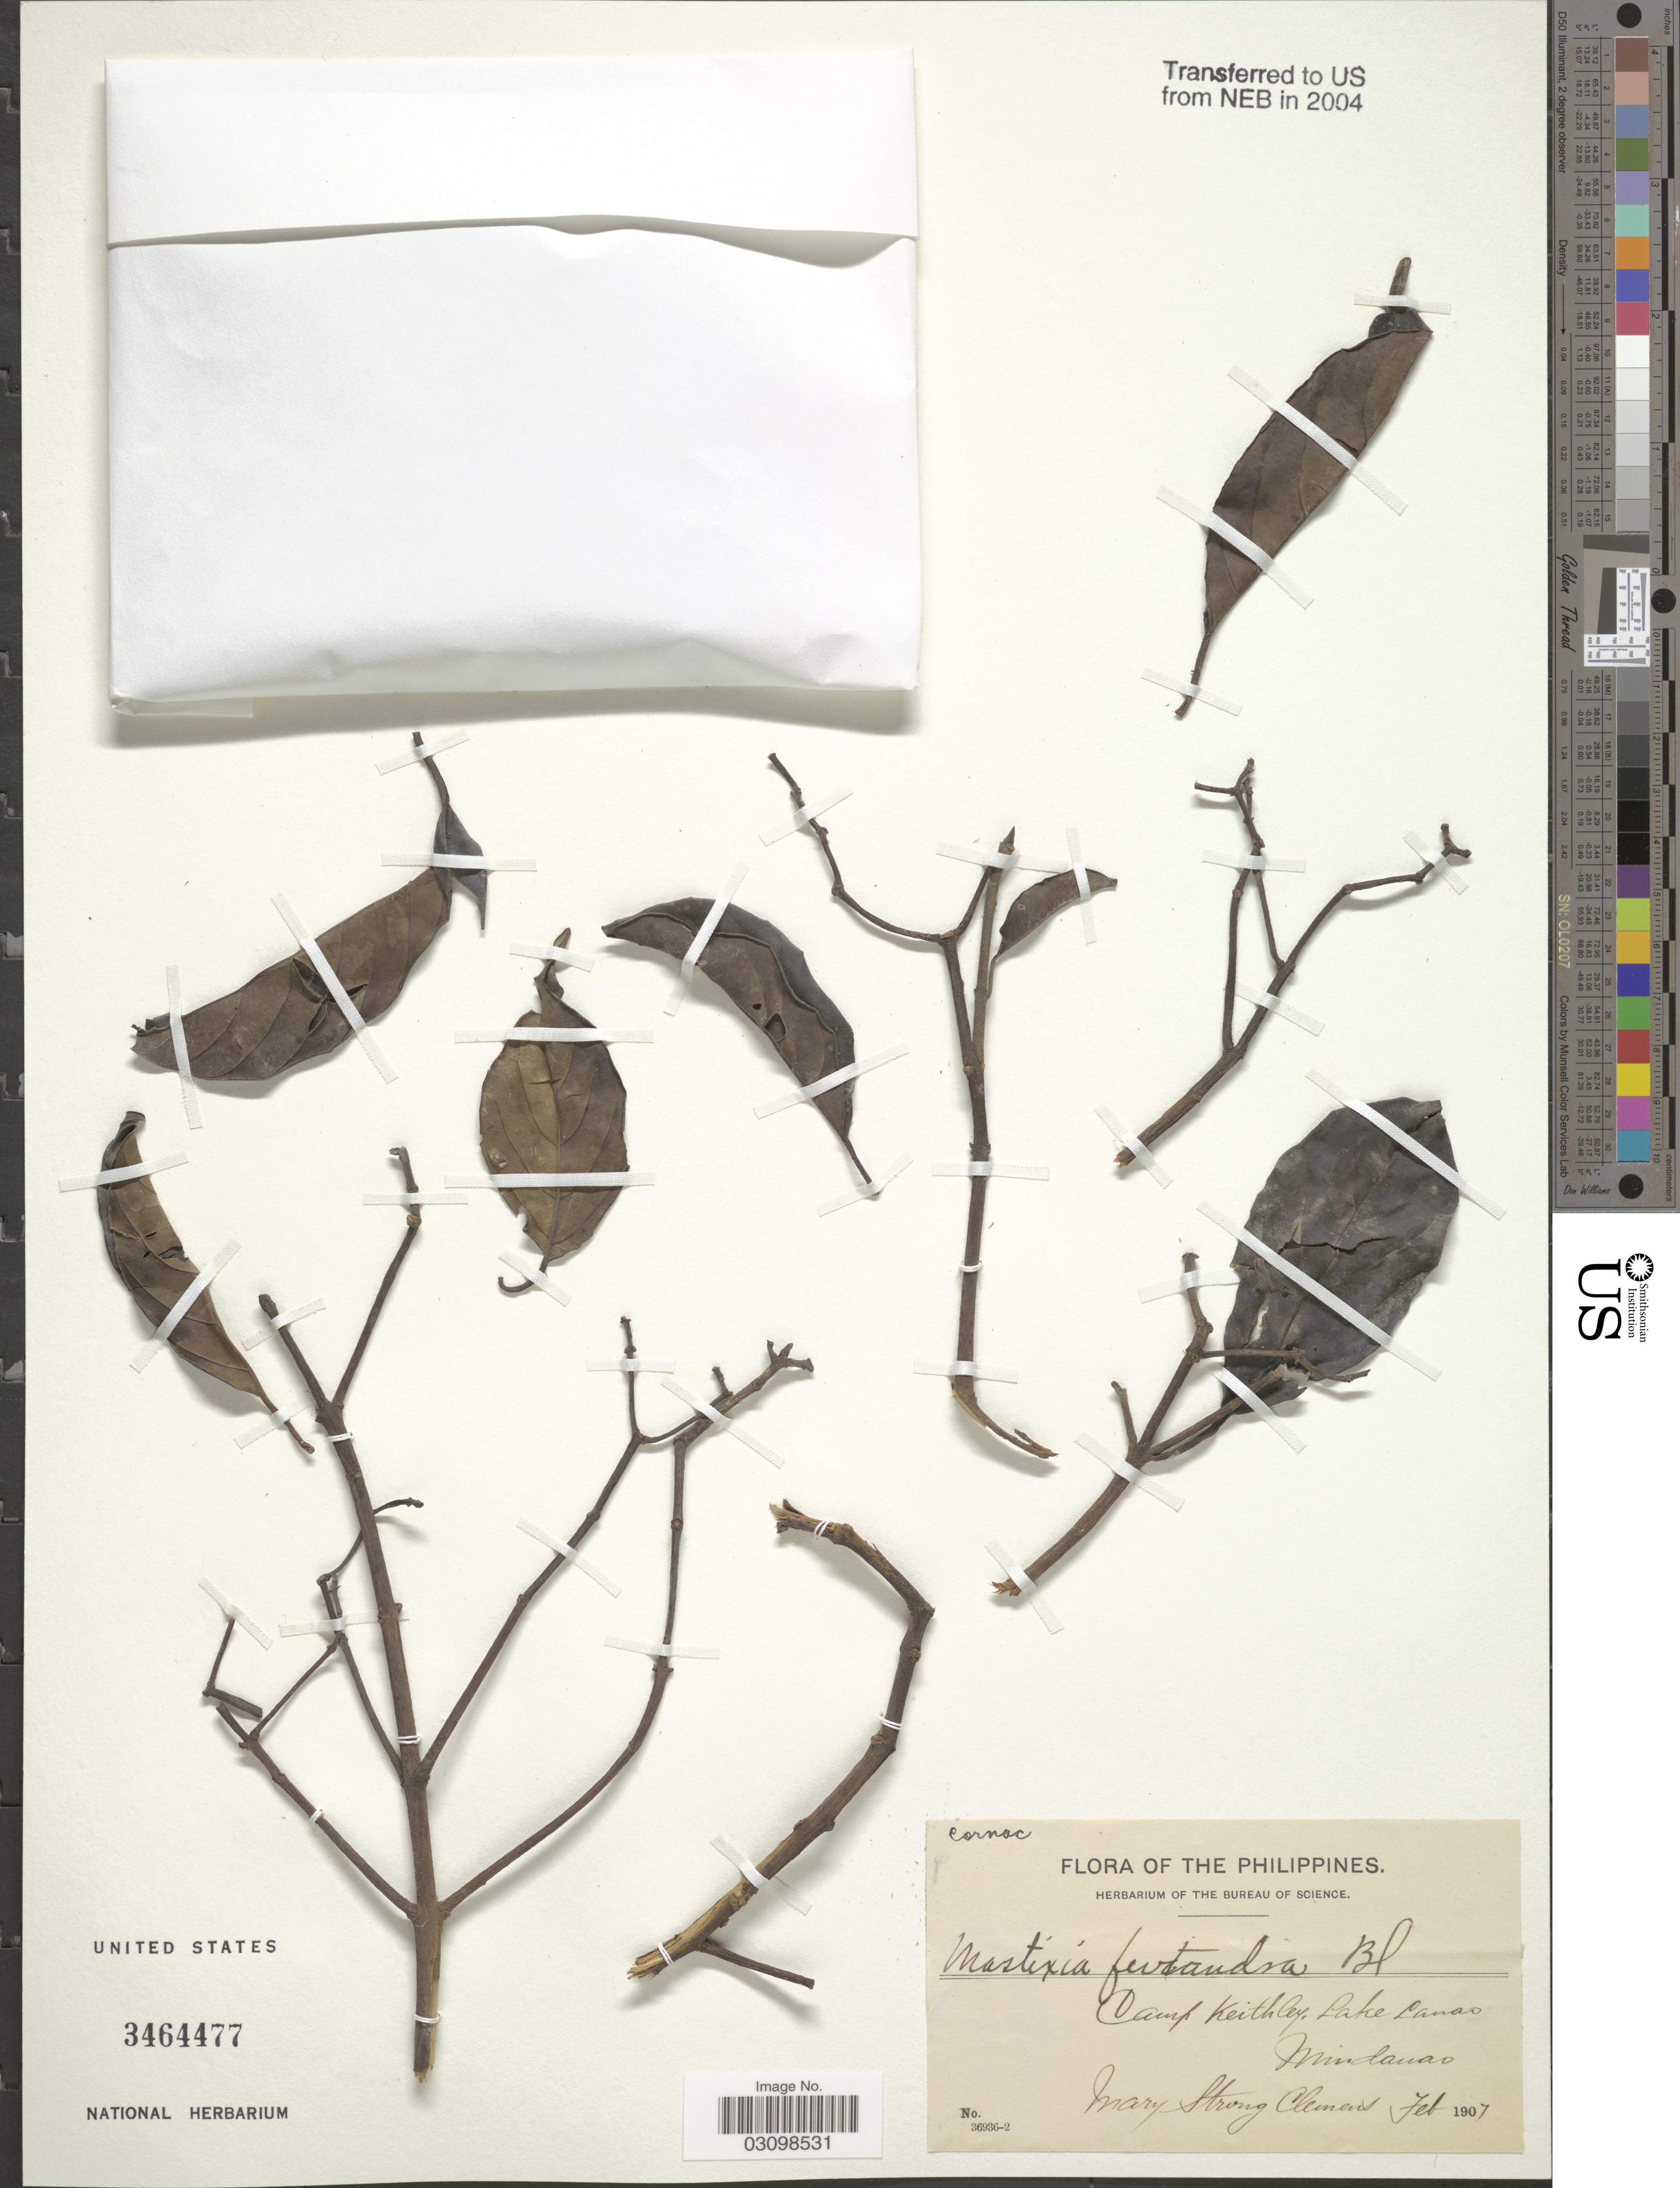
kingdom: Plantae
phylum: Tracheophyta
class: Magnoliopsida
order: Cornales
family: Nyssaceae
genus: Mastixia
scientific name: Mastixia pentandra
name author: Blume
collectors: M. S. Clemens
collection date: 1907-02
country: Philippines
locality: Camp Keithley, Lake Lamao, Mindanao.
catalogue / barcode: US 3464477